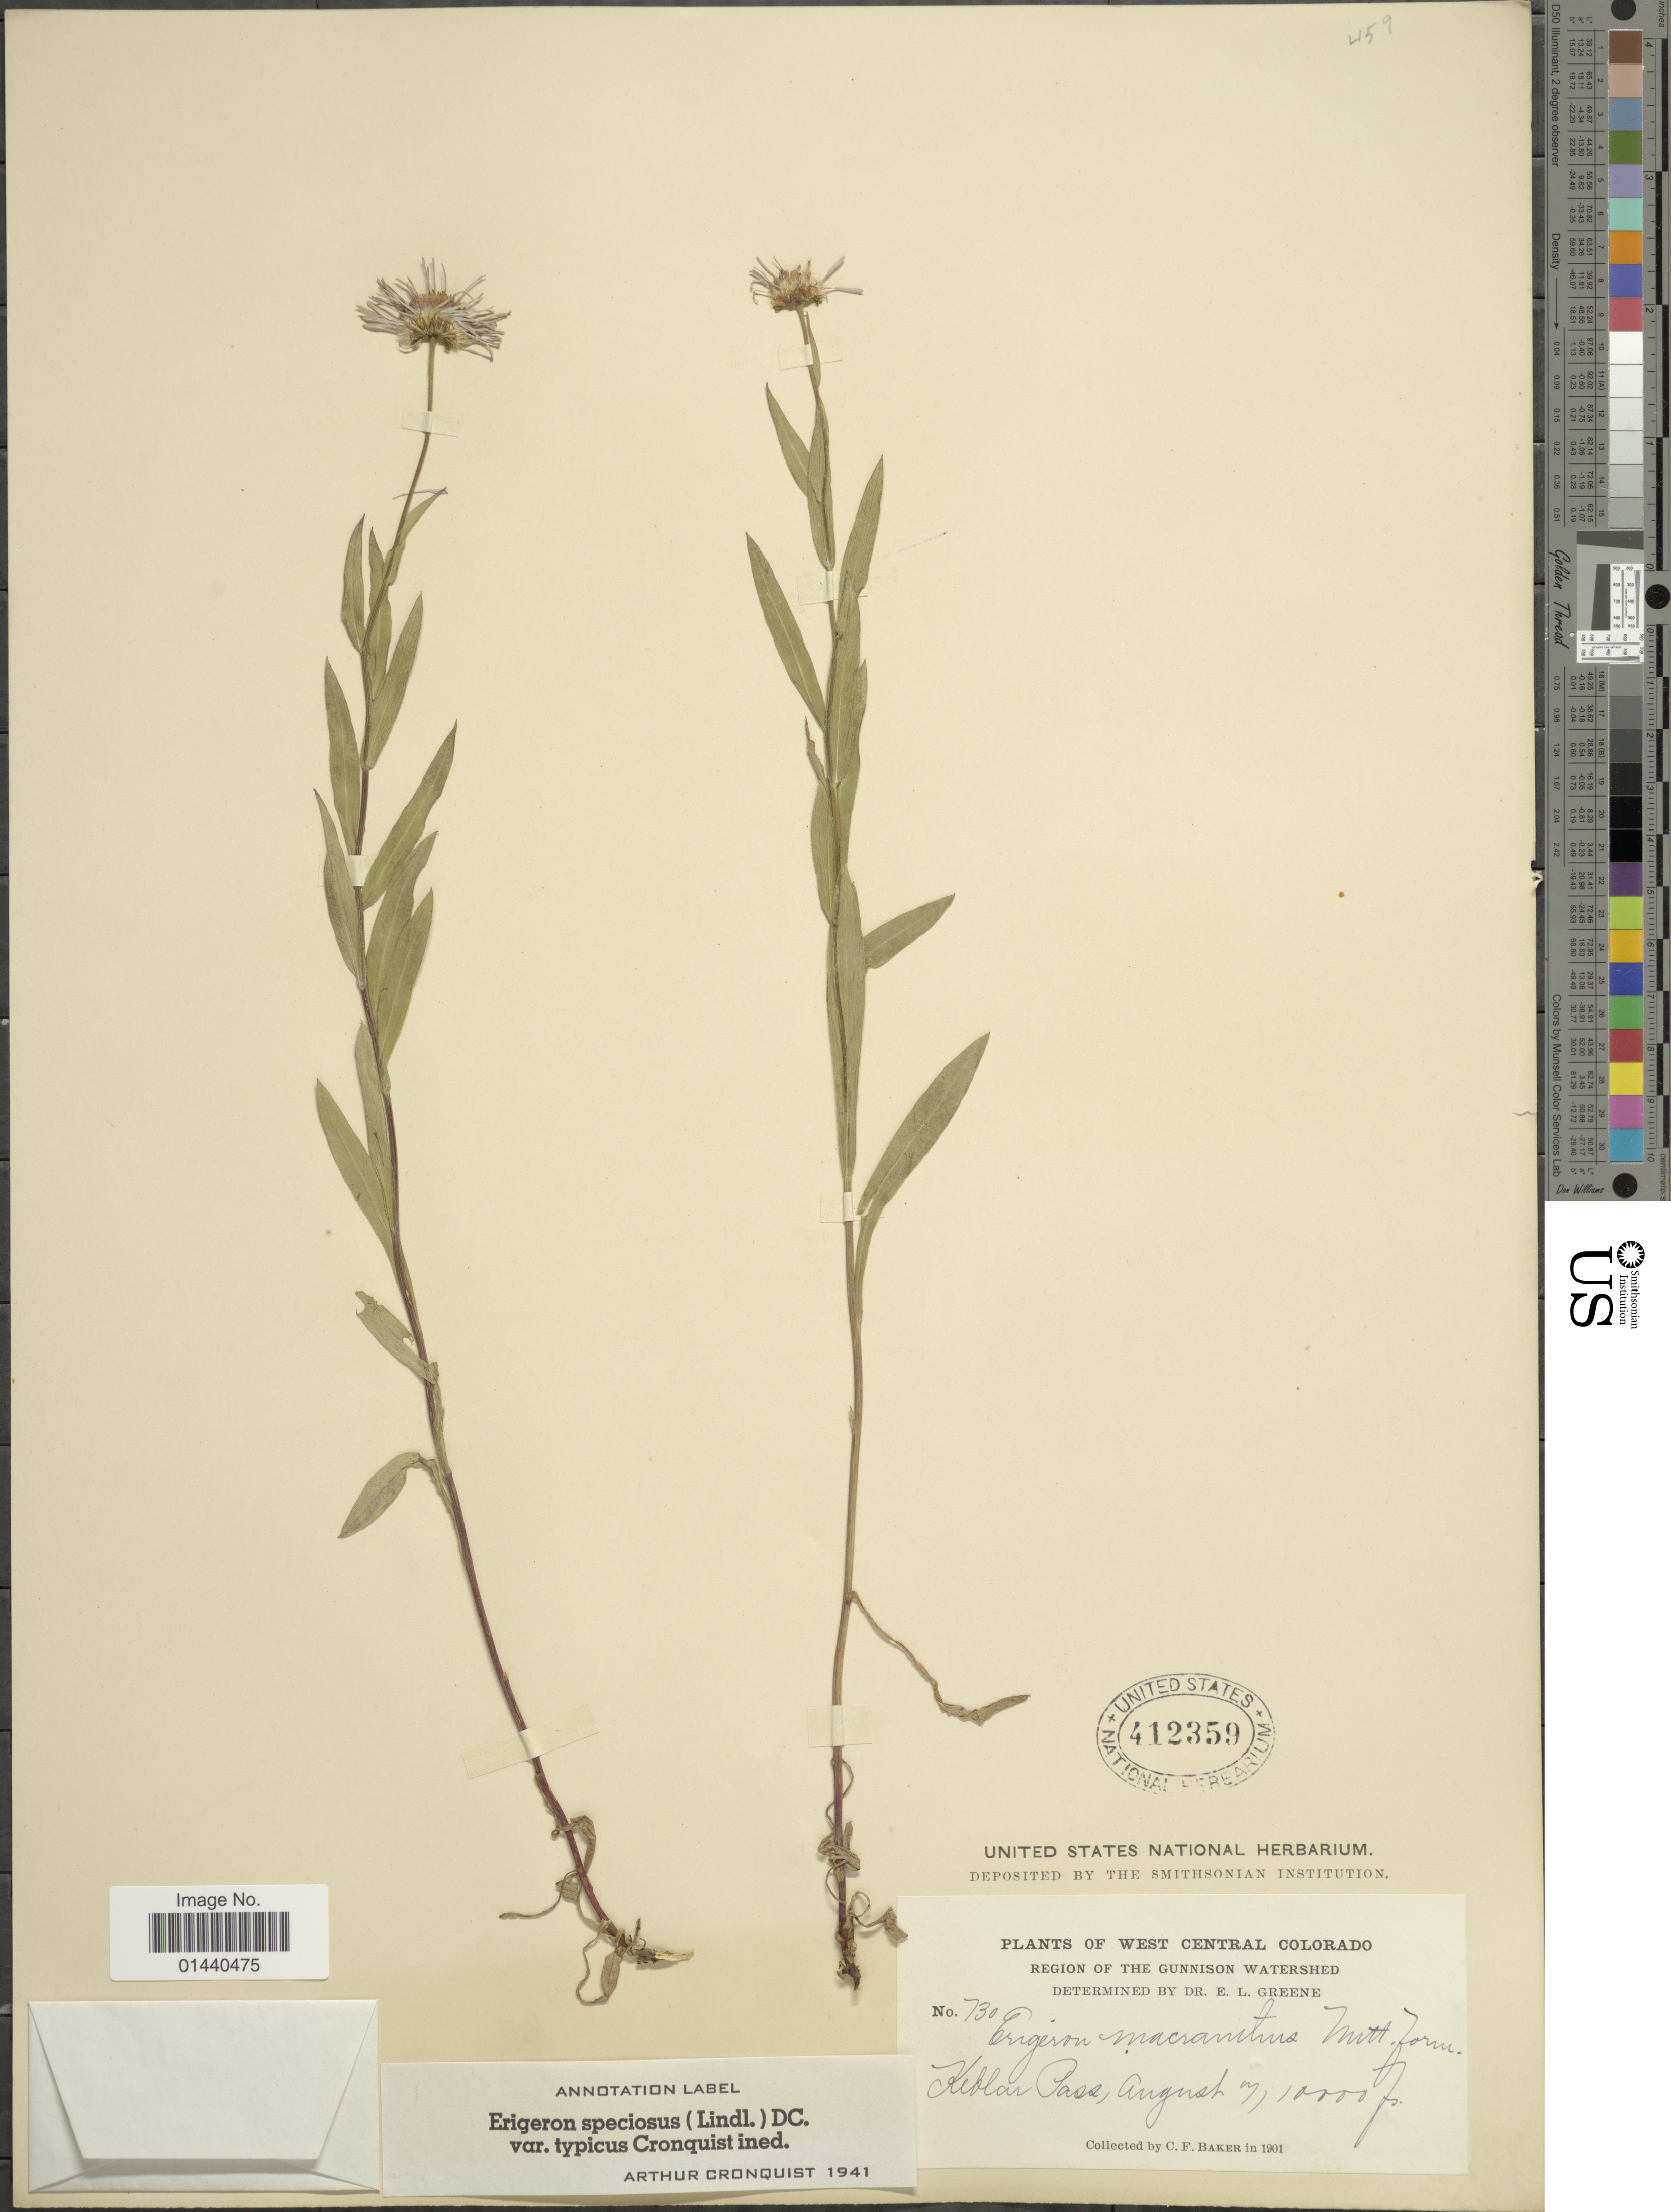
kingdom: Plantae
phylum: Tracheophyta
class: Magnoliopsida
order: Asterales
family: Asteraceae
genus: Erigeron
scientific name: Erigeron speciosus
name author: (Lindl.) DC.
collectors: C. F. Baker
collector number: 730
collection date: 1901-08-07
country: United States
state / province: Colorado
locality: West Central Colorado. Keblar Pass.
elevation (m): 3048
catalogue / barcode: US 412359